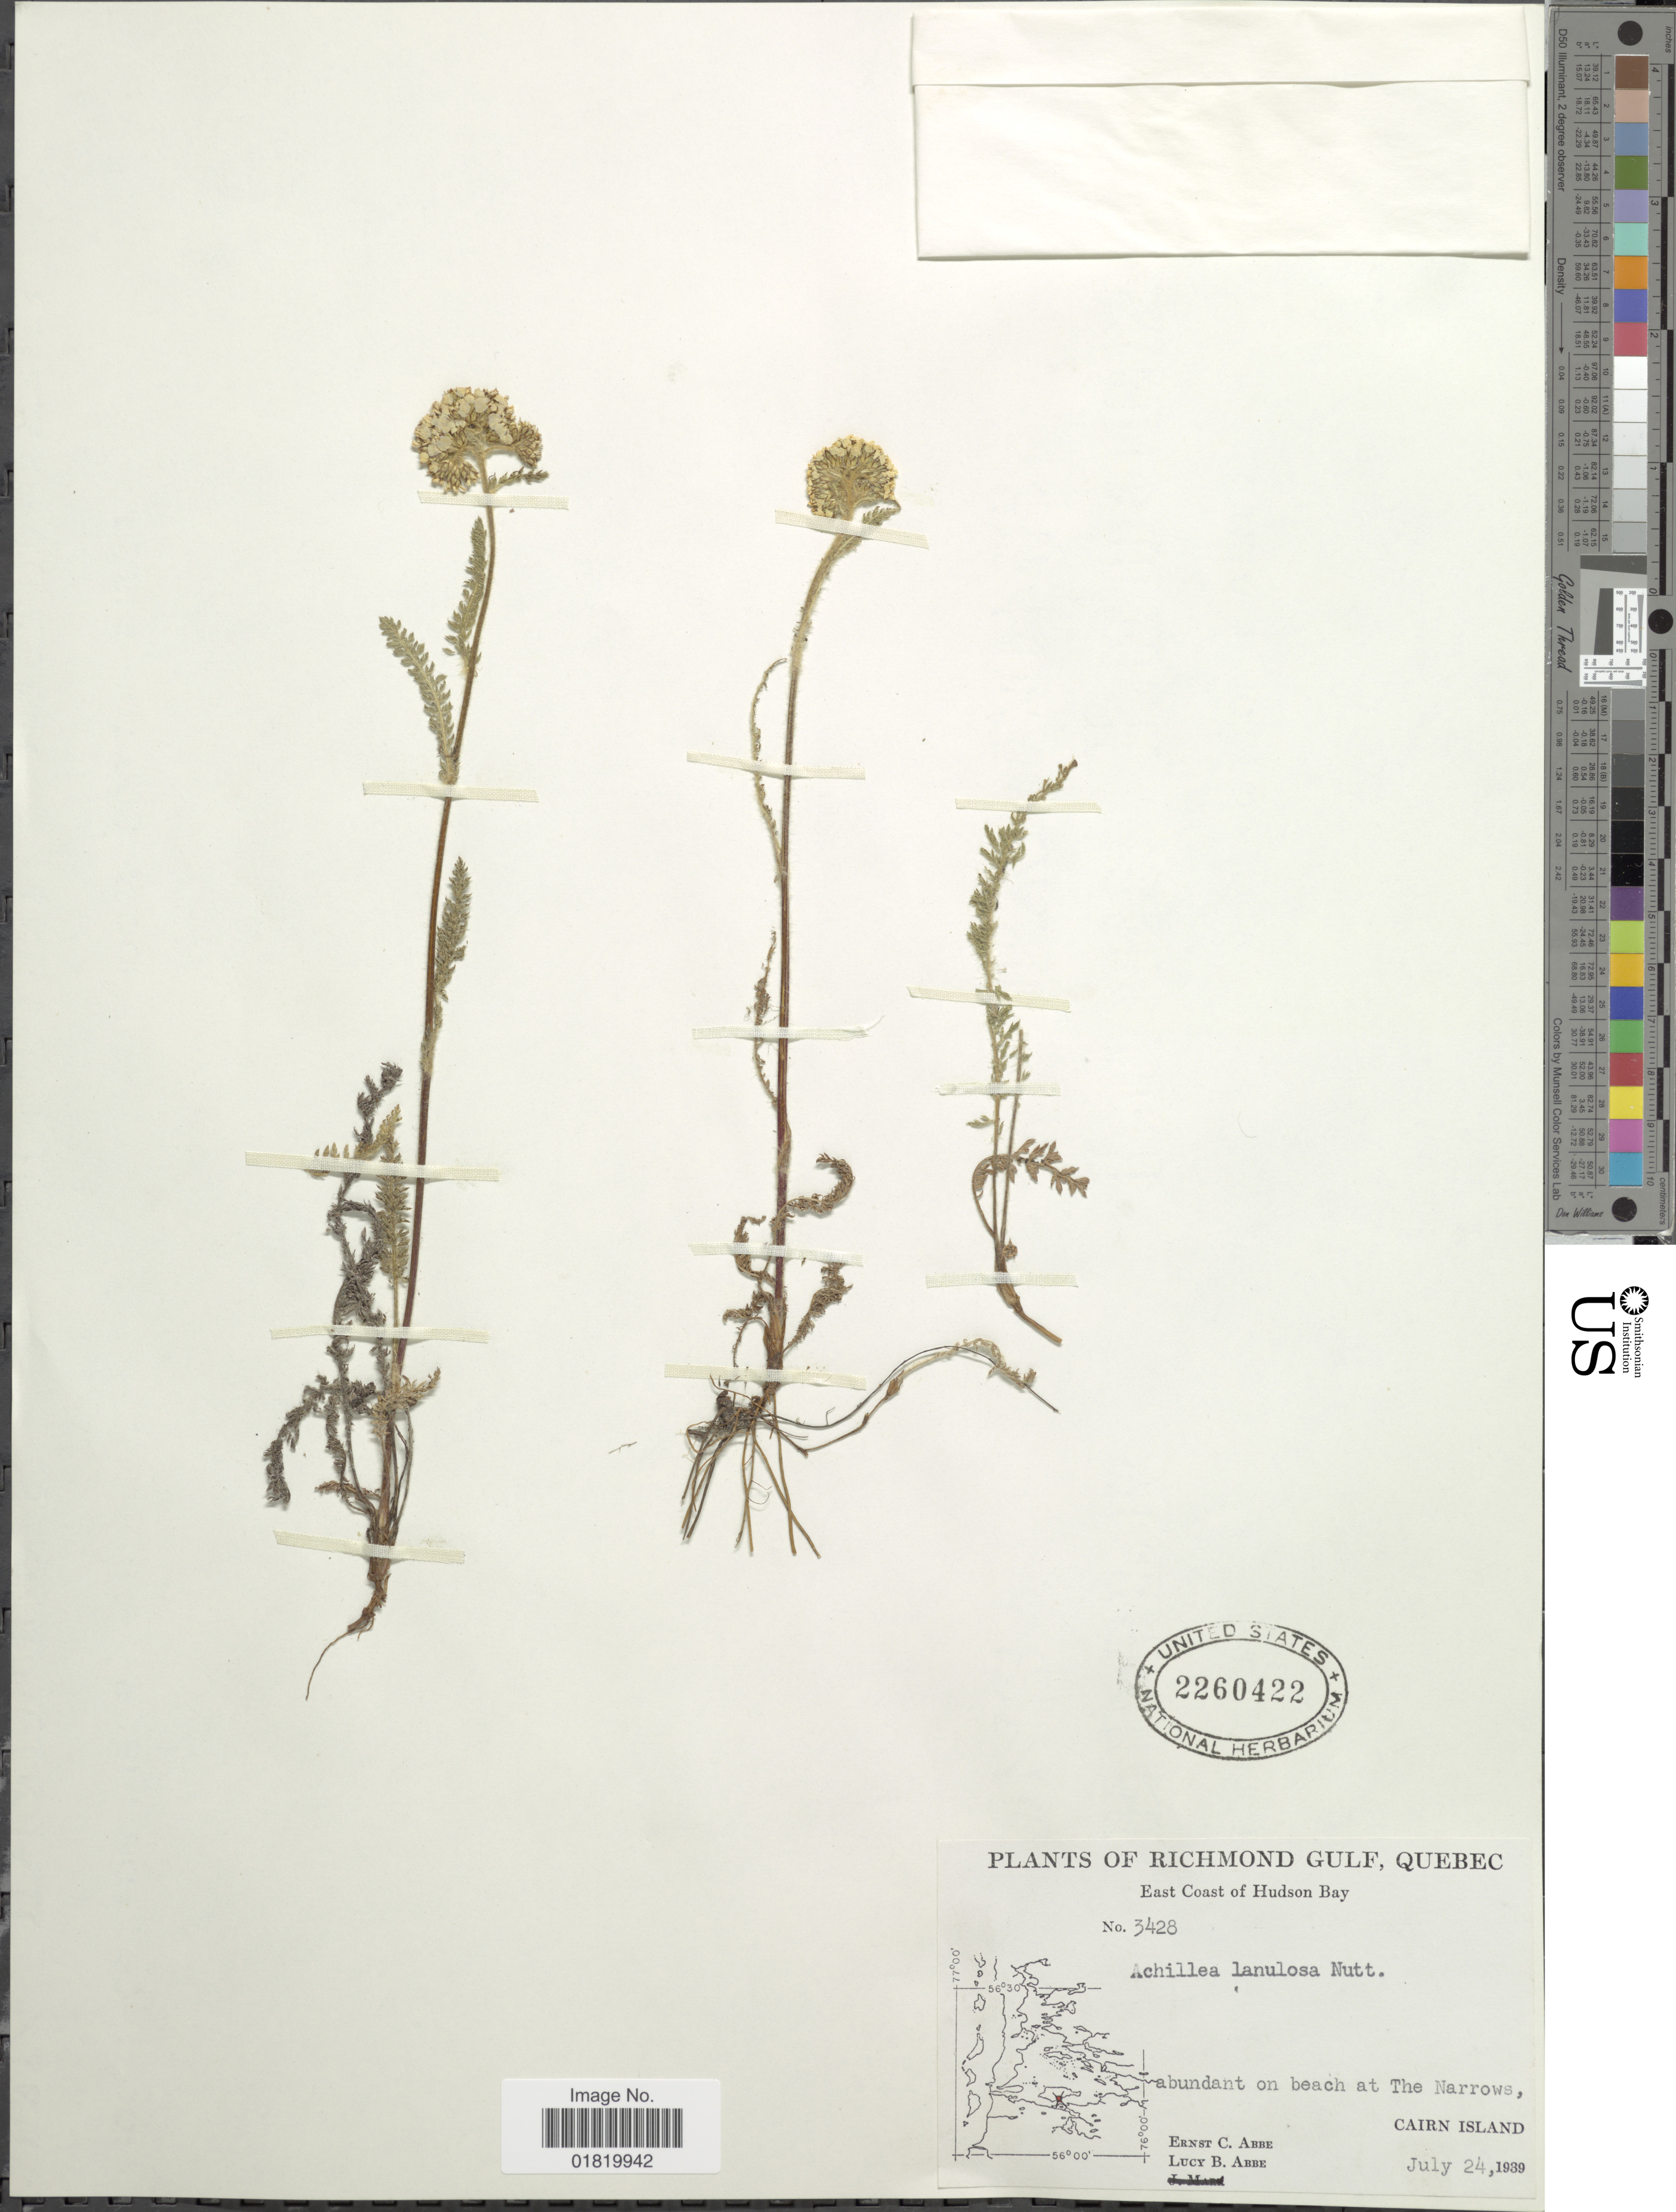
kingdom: Plantae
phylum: Tracheophyta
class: Magnoliopsida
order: Asterales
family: Asteraceae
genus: Achillea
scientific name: Achillea lanulosa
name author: Nutt.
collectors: E. C. Abbe & L. B. Abbe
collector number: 3428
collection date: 1939-07-24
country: Canada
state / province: Quebec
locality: Richmond Gulf, Quebec. East Coast of Hudson Bay. Abundant on beach at The Narrows, Cairn Island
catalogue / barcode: US 2260422